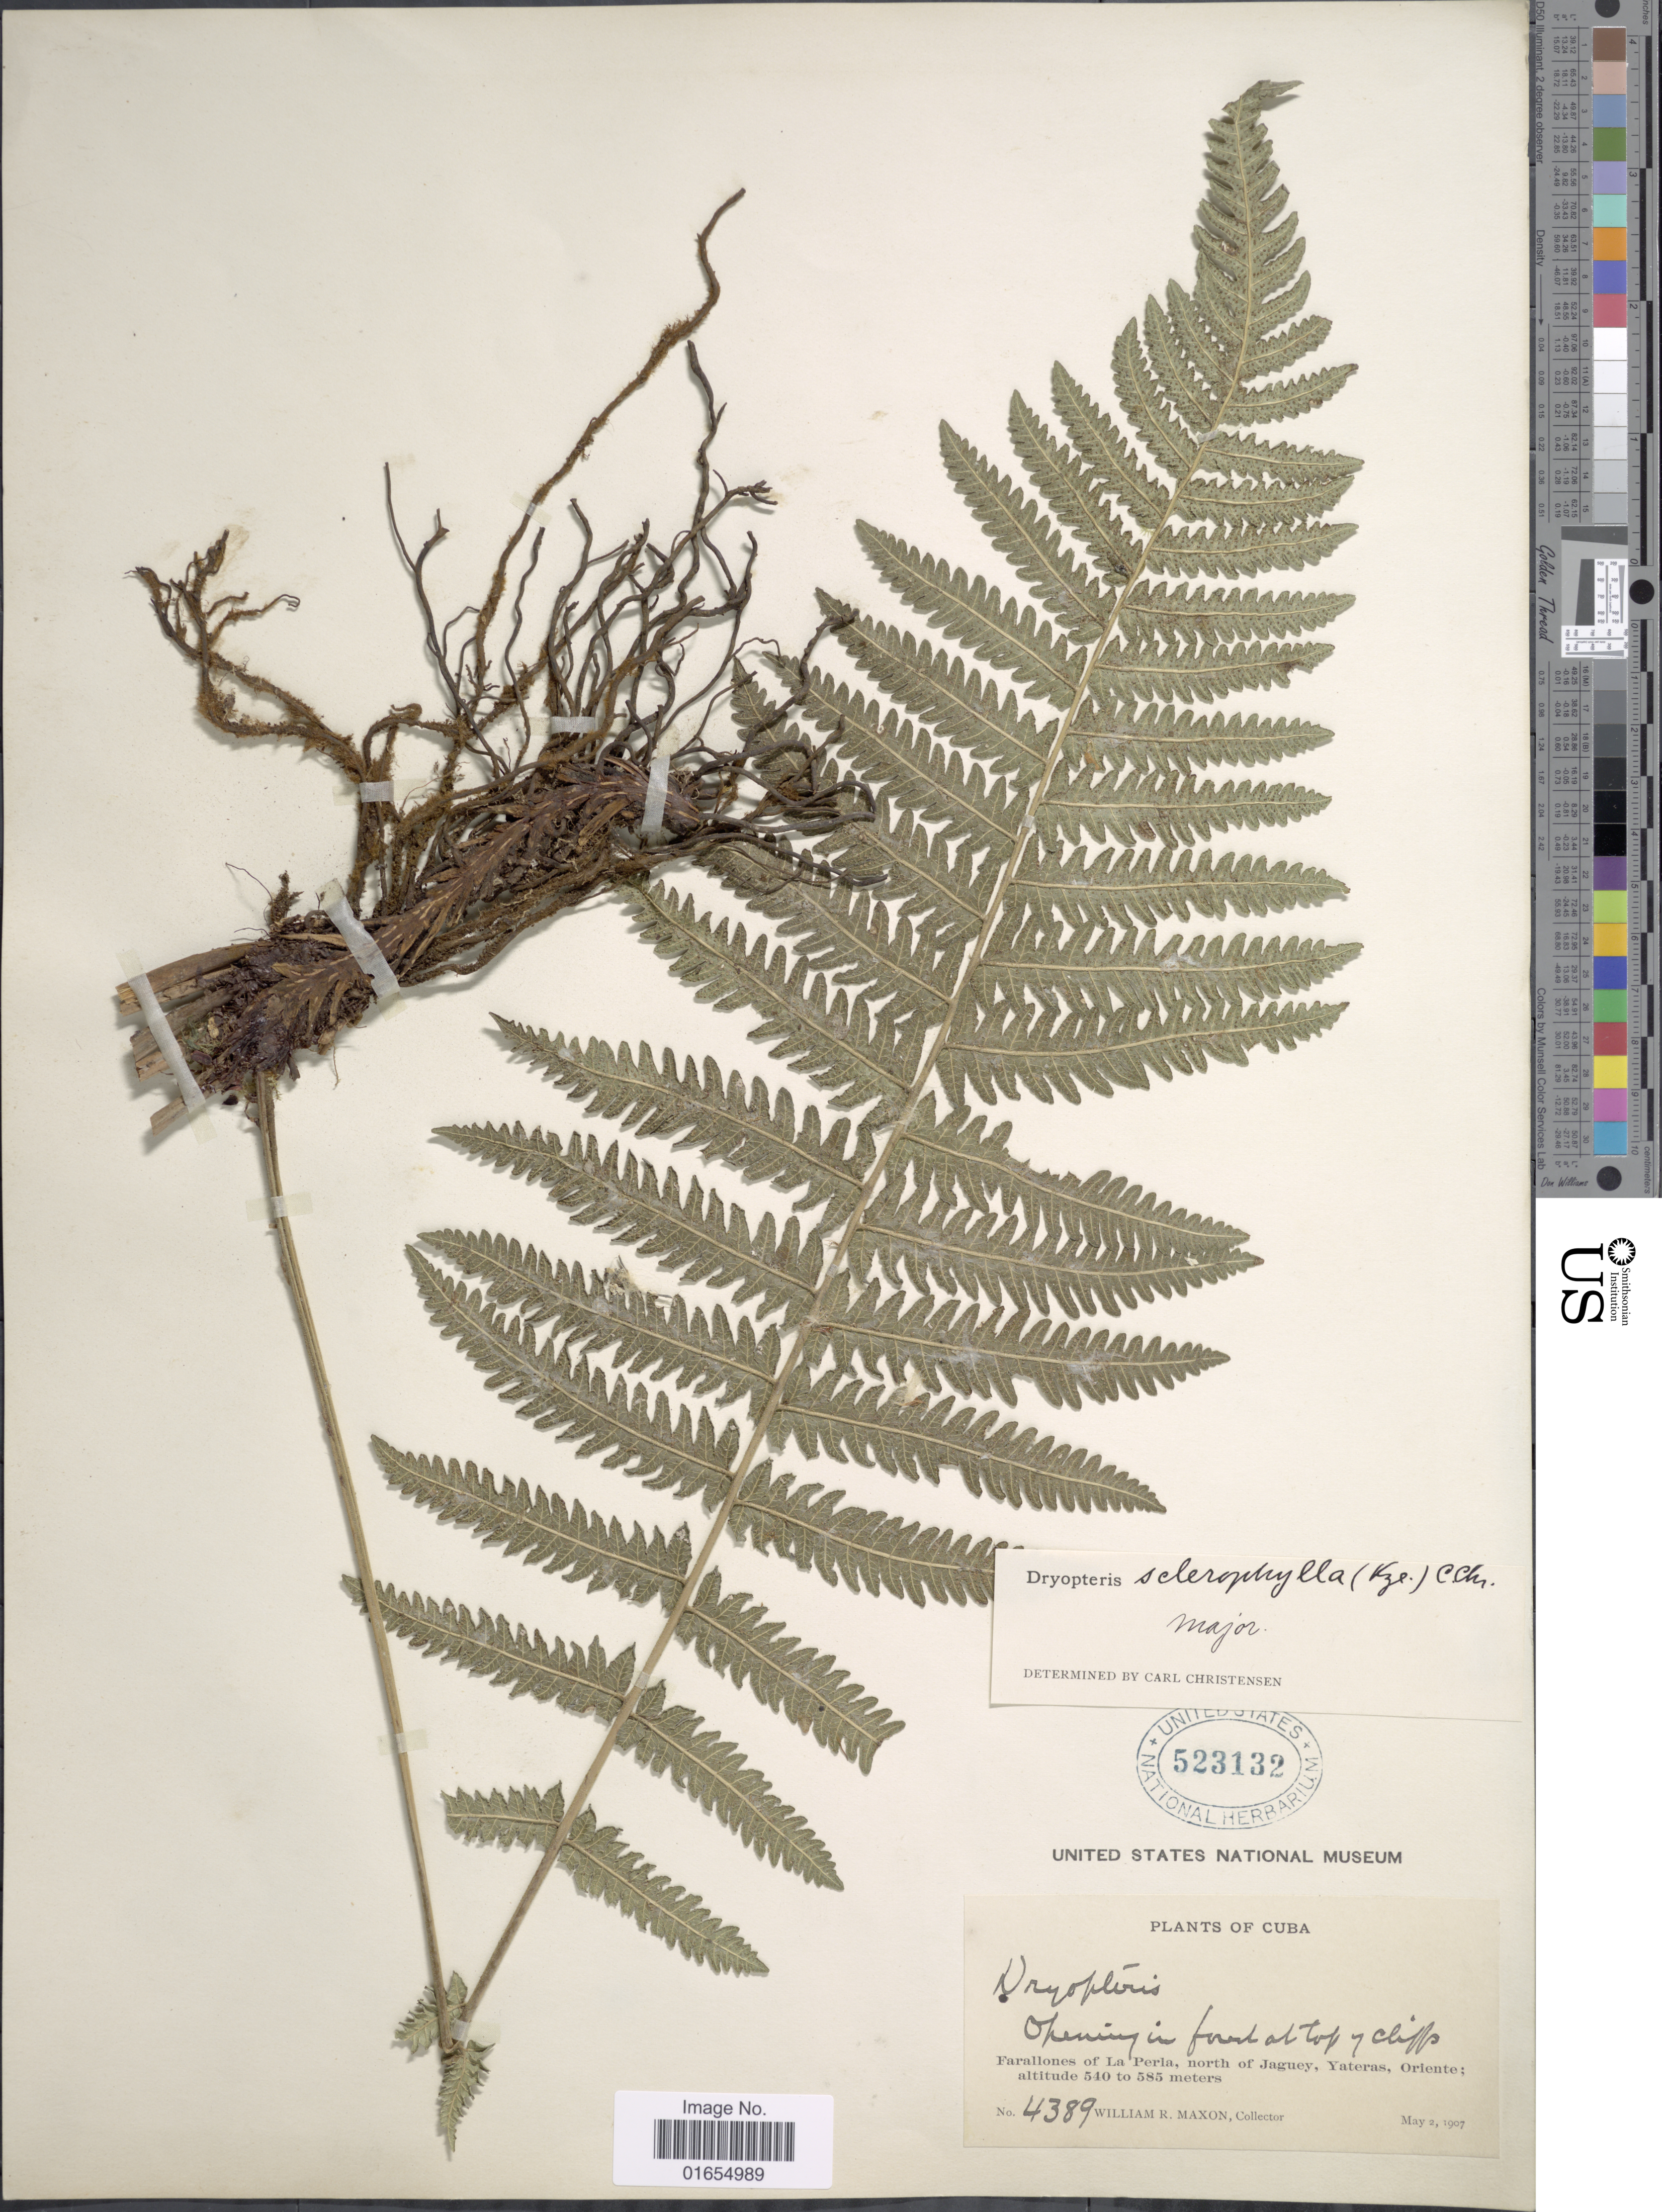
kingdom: Plantae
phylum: Tracheophyta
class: Polypodiopsida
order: Polypodiales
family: Thelypteridaceae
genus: Goniopteris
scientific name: Goniopteris sclerophylla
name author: (Poepp.) C.V. Morton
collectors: W. R. Maxon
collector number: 4389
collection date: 1907-05-02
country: Cuba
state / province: Oriente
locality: Farallones of La Perla, north of Jaguey, Yateras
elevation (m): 540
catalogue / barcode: US 523132